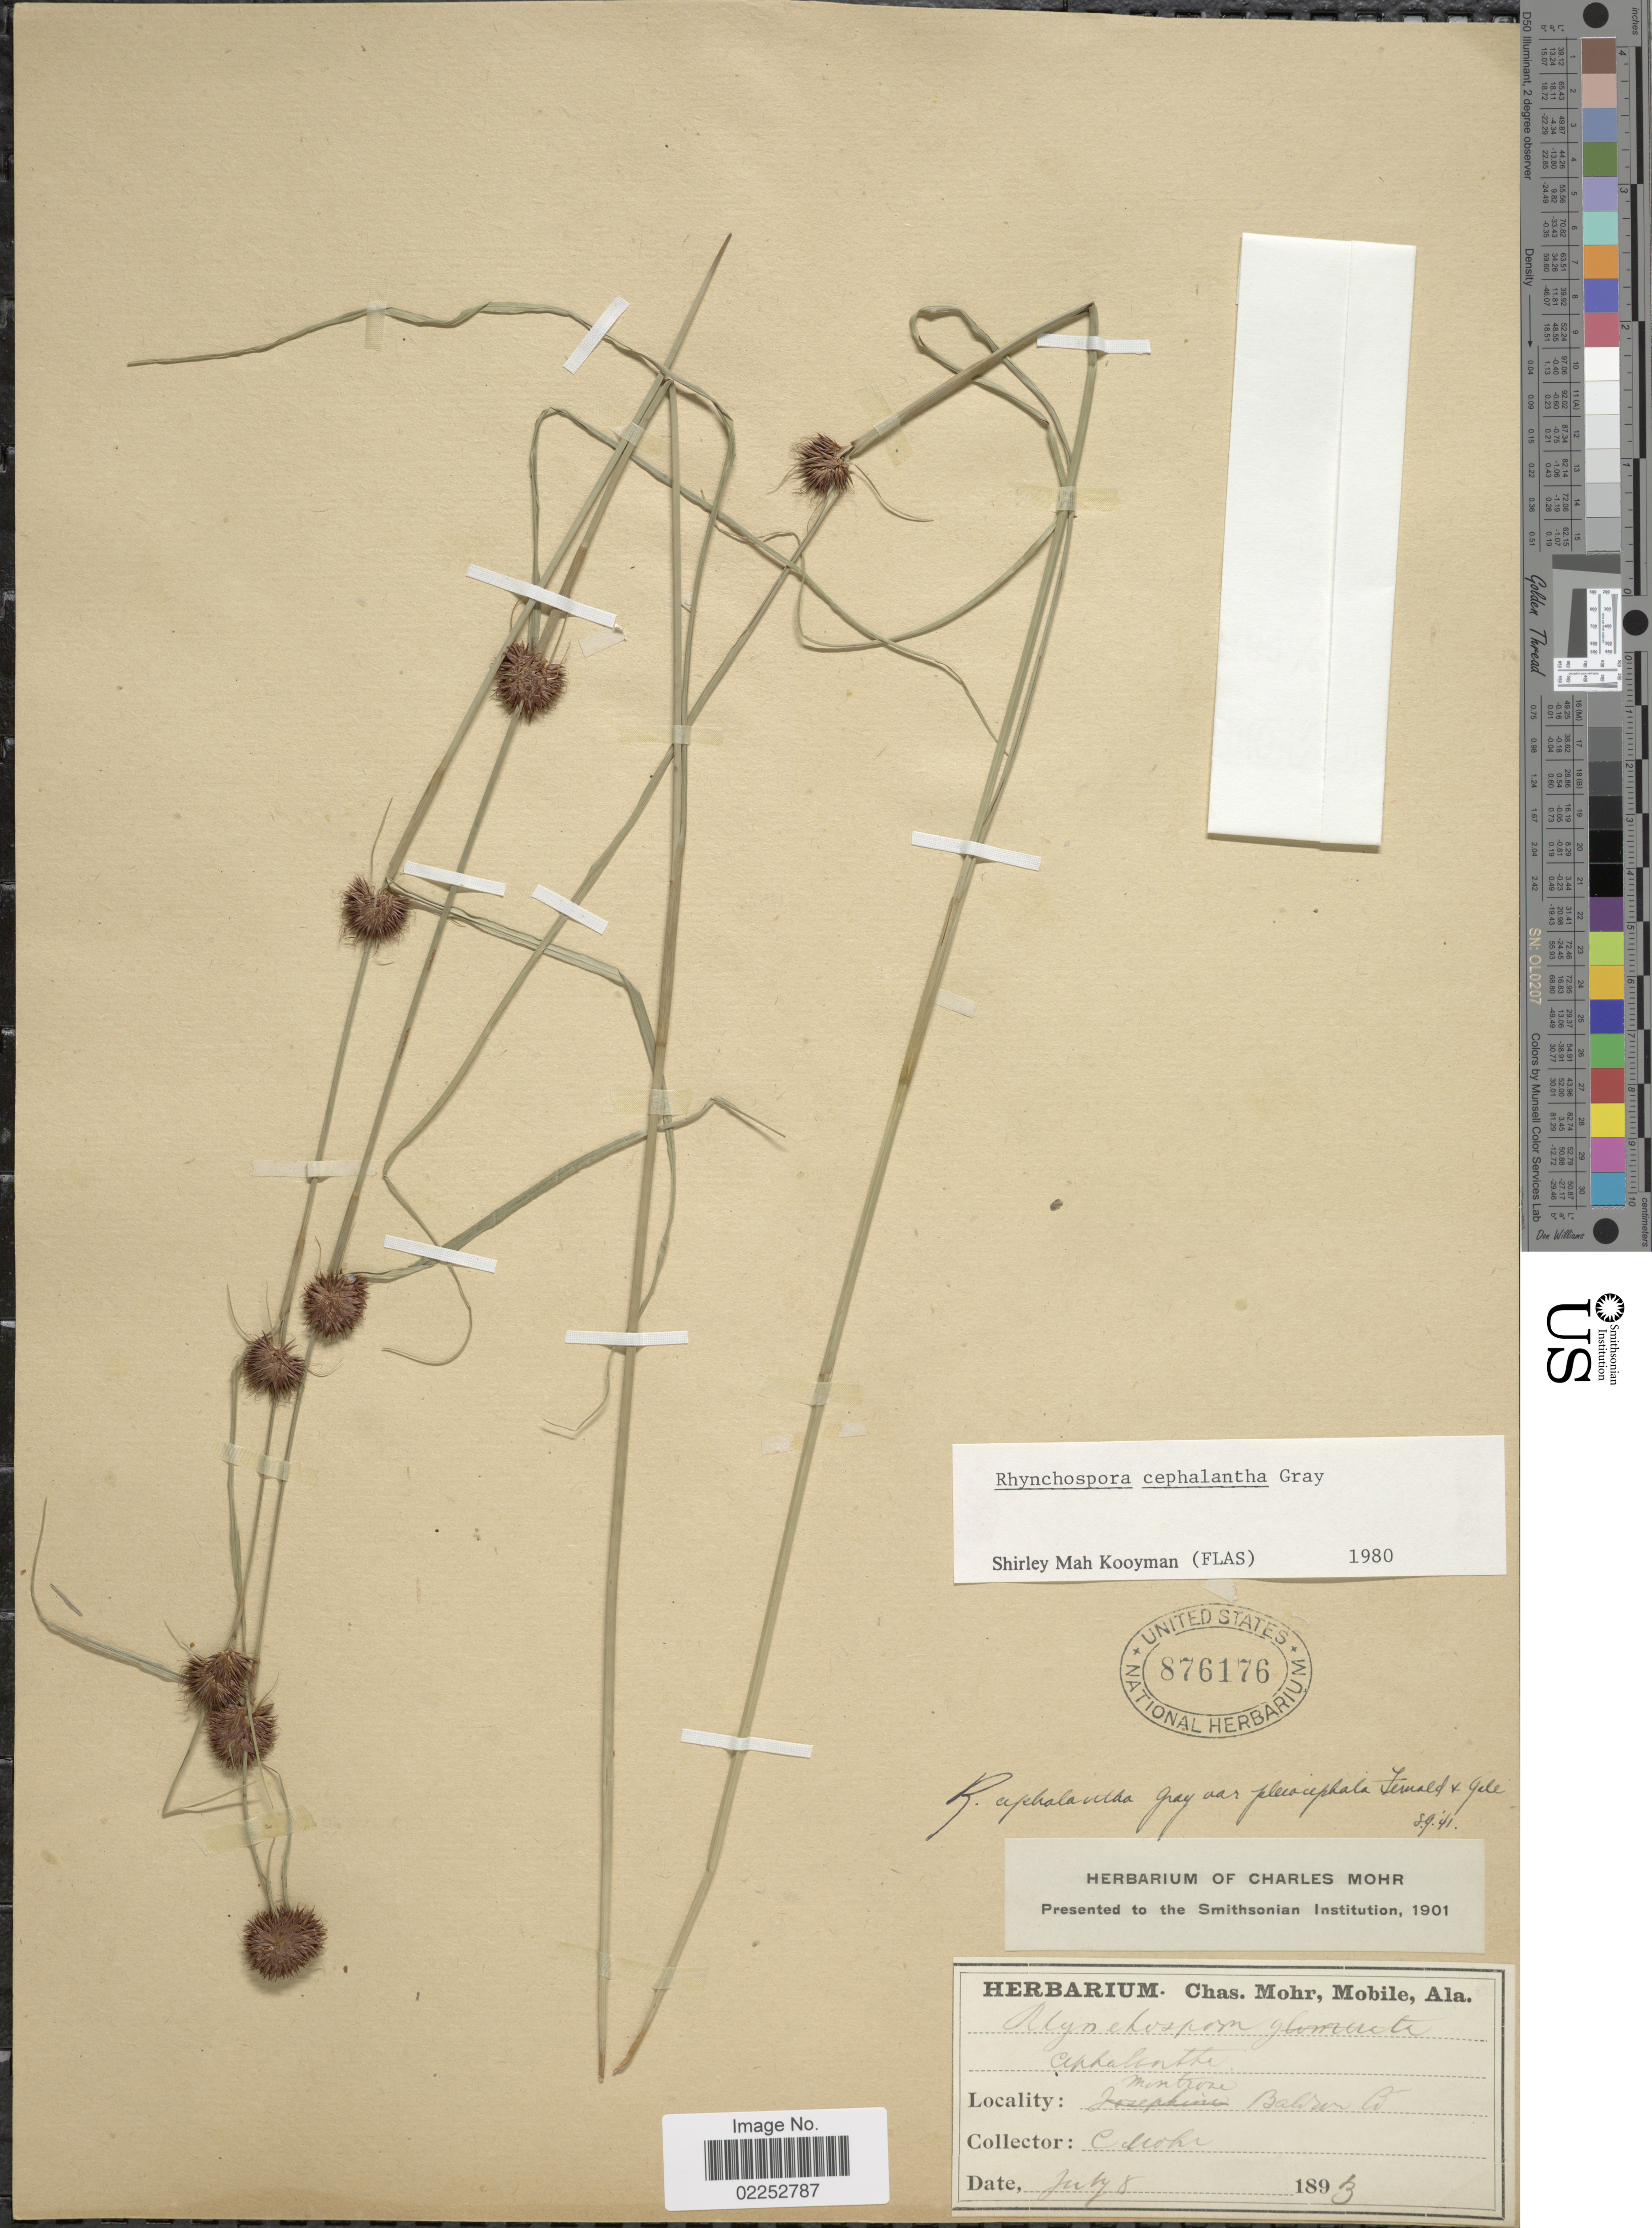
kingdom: Plantae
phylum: Tracheophyta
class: Liliopsida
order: Poales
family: Cyperaceae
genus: Rhynchospora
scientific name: Rhynchospora cephalantha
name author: A. Gray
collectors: Mohr, C. T. (herbarium)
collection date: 1893-07-08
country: United States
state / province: Alabama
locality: Mentrose, Baldwin Co.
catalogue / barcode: US 876176